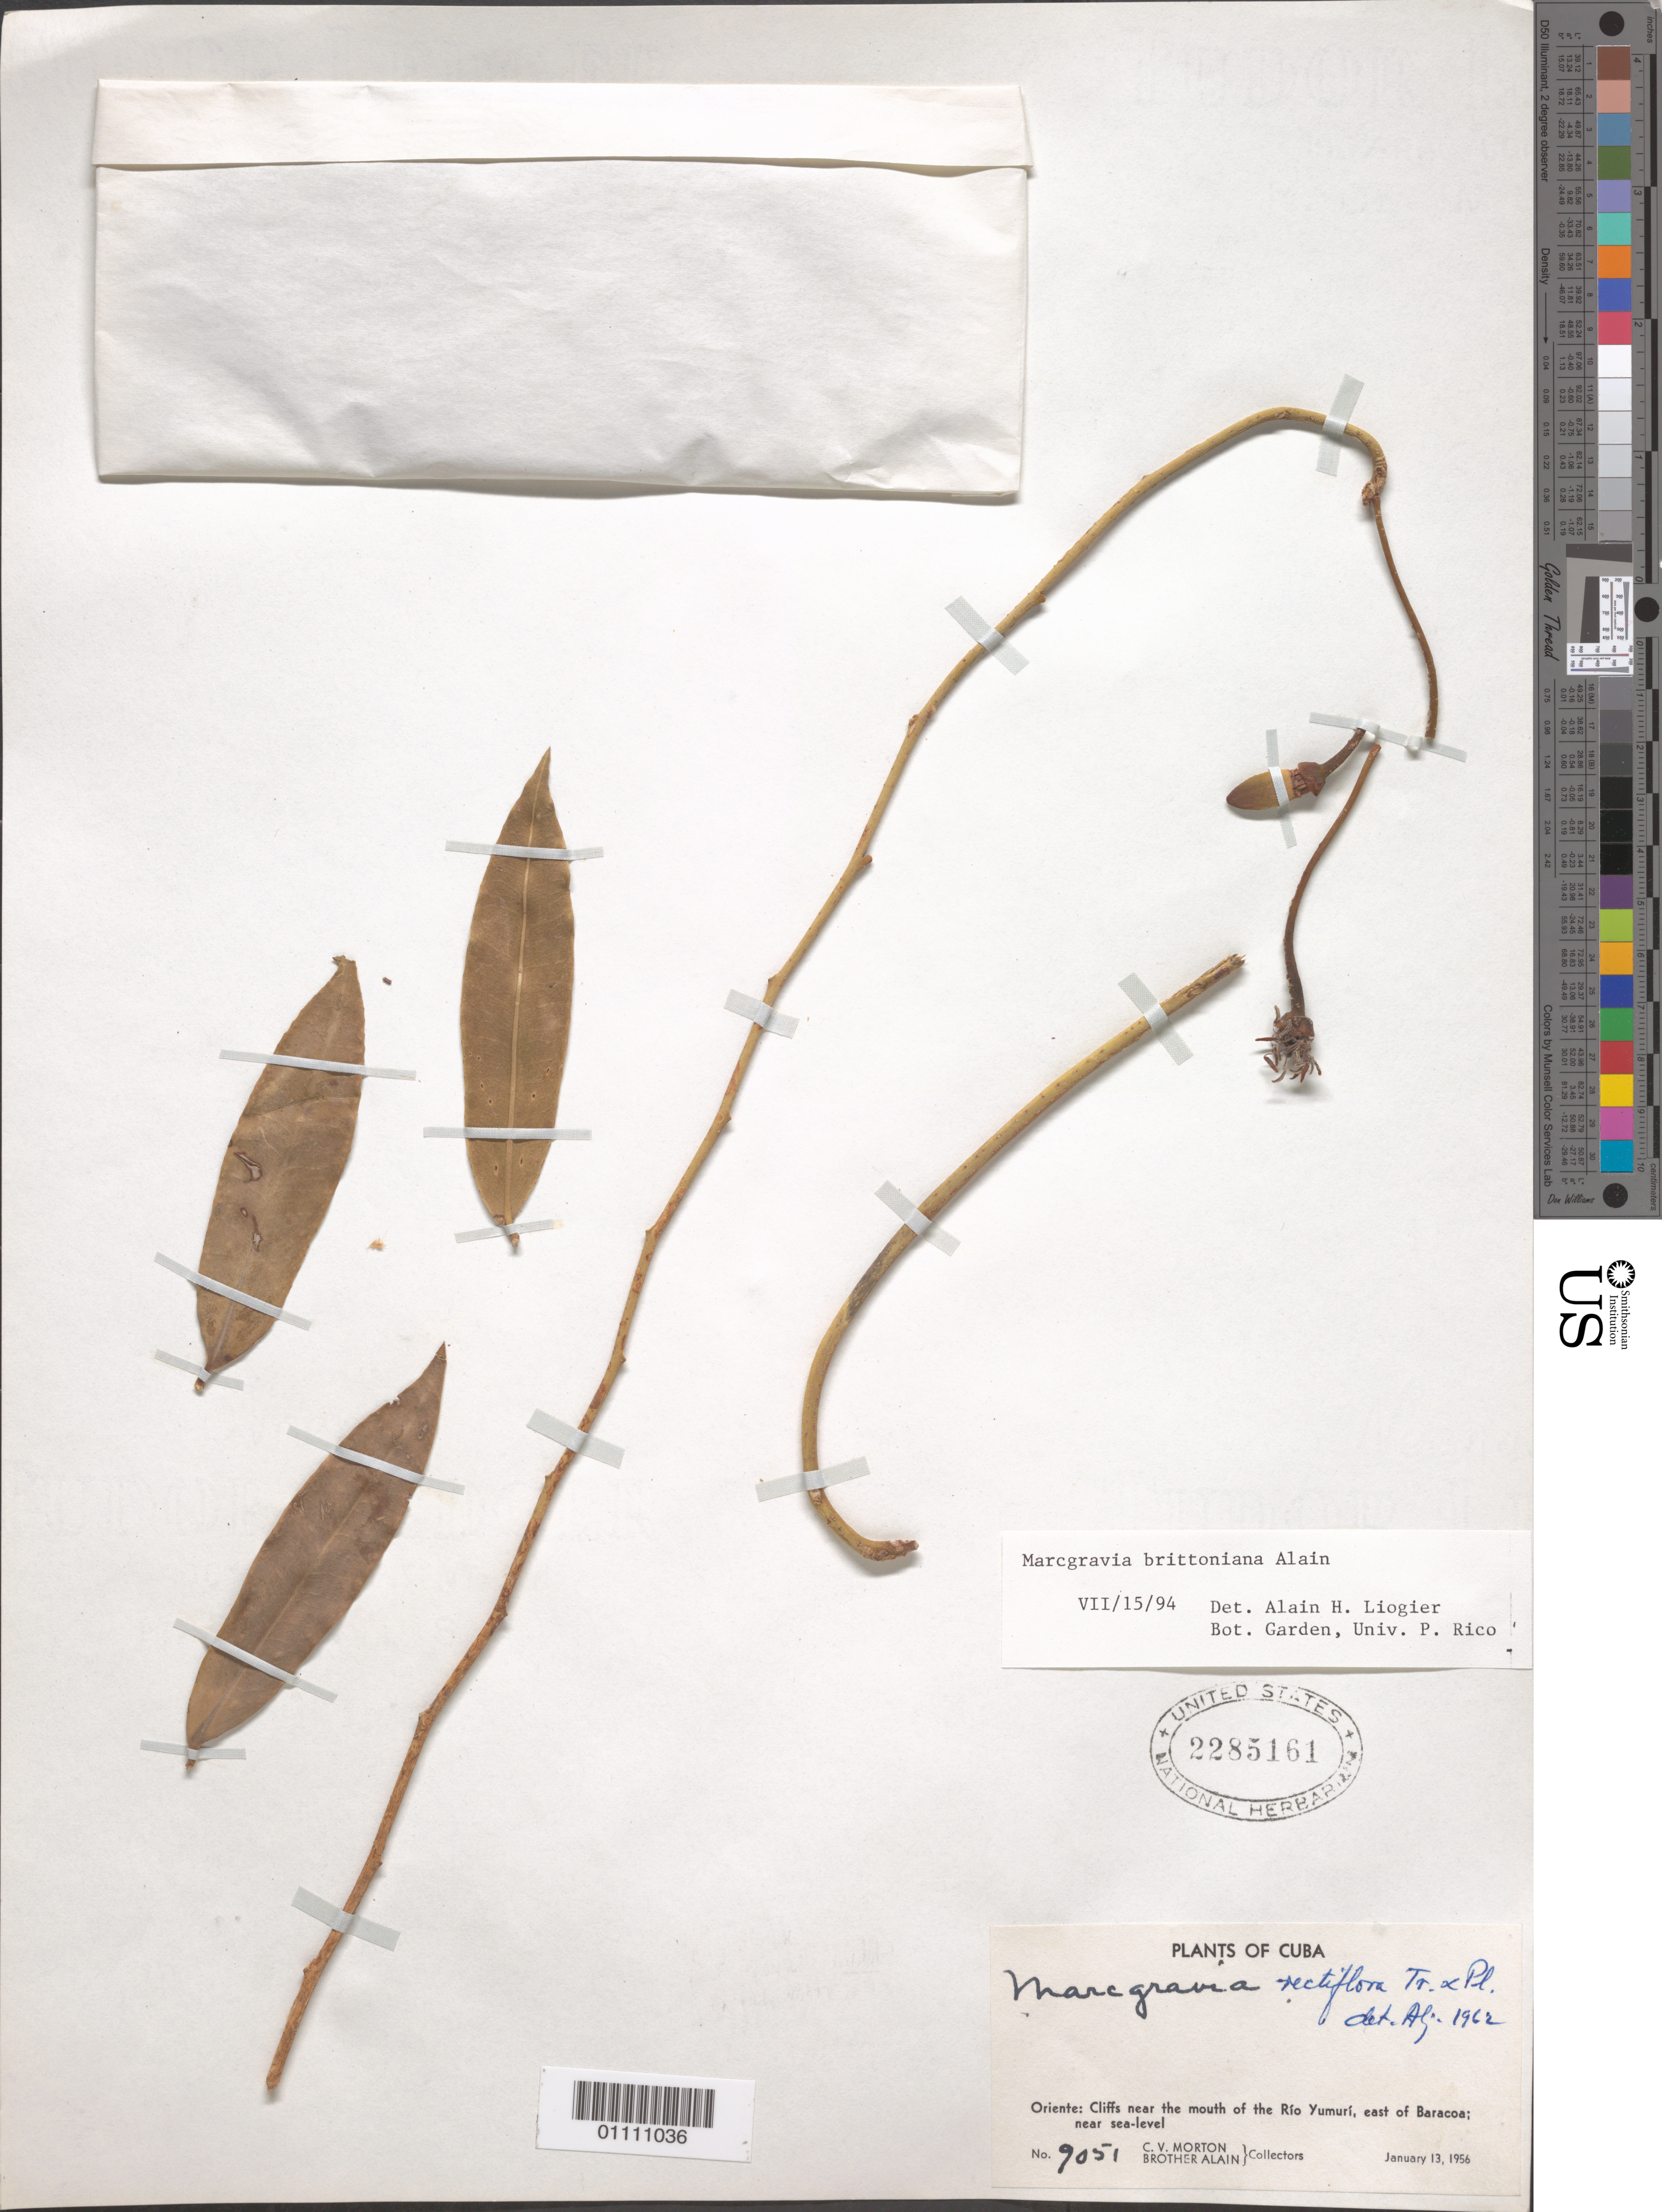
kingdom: Plantae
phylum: Tracheophyta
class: Magnoliopsida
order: Ericales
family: Marcgraviaceae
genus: Marcgravia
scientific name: Marcgravia brittoniana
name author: Alain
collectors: C. V. Morton & A. H. Liogier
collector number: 9051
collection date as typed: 13 Jan 1956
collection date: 1956-01-13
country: Cuba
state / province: Guantanamo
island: Cuba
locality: near sea level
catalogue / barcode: US 2285161